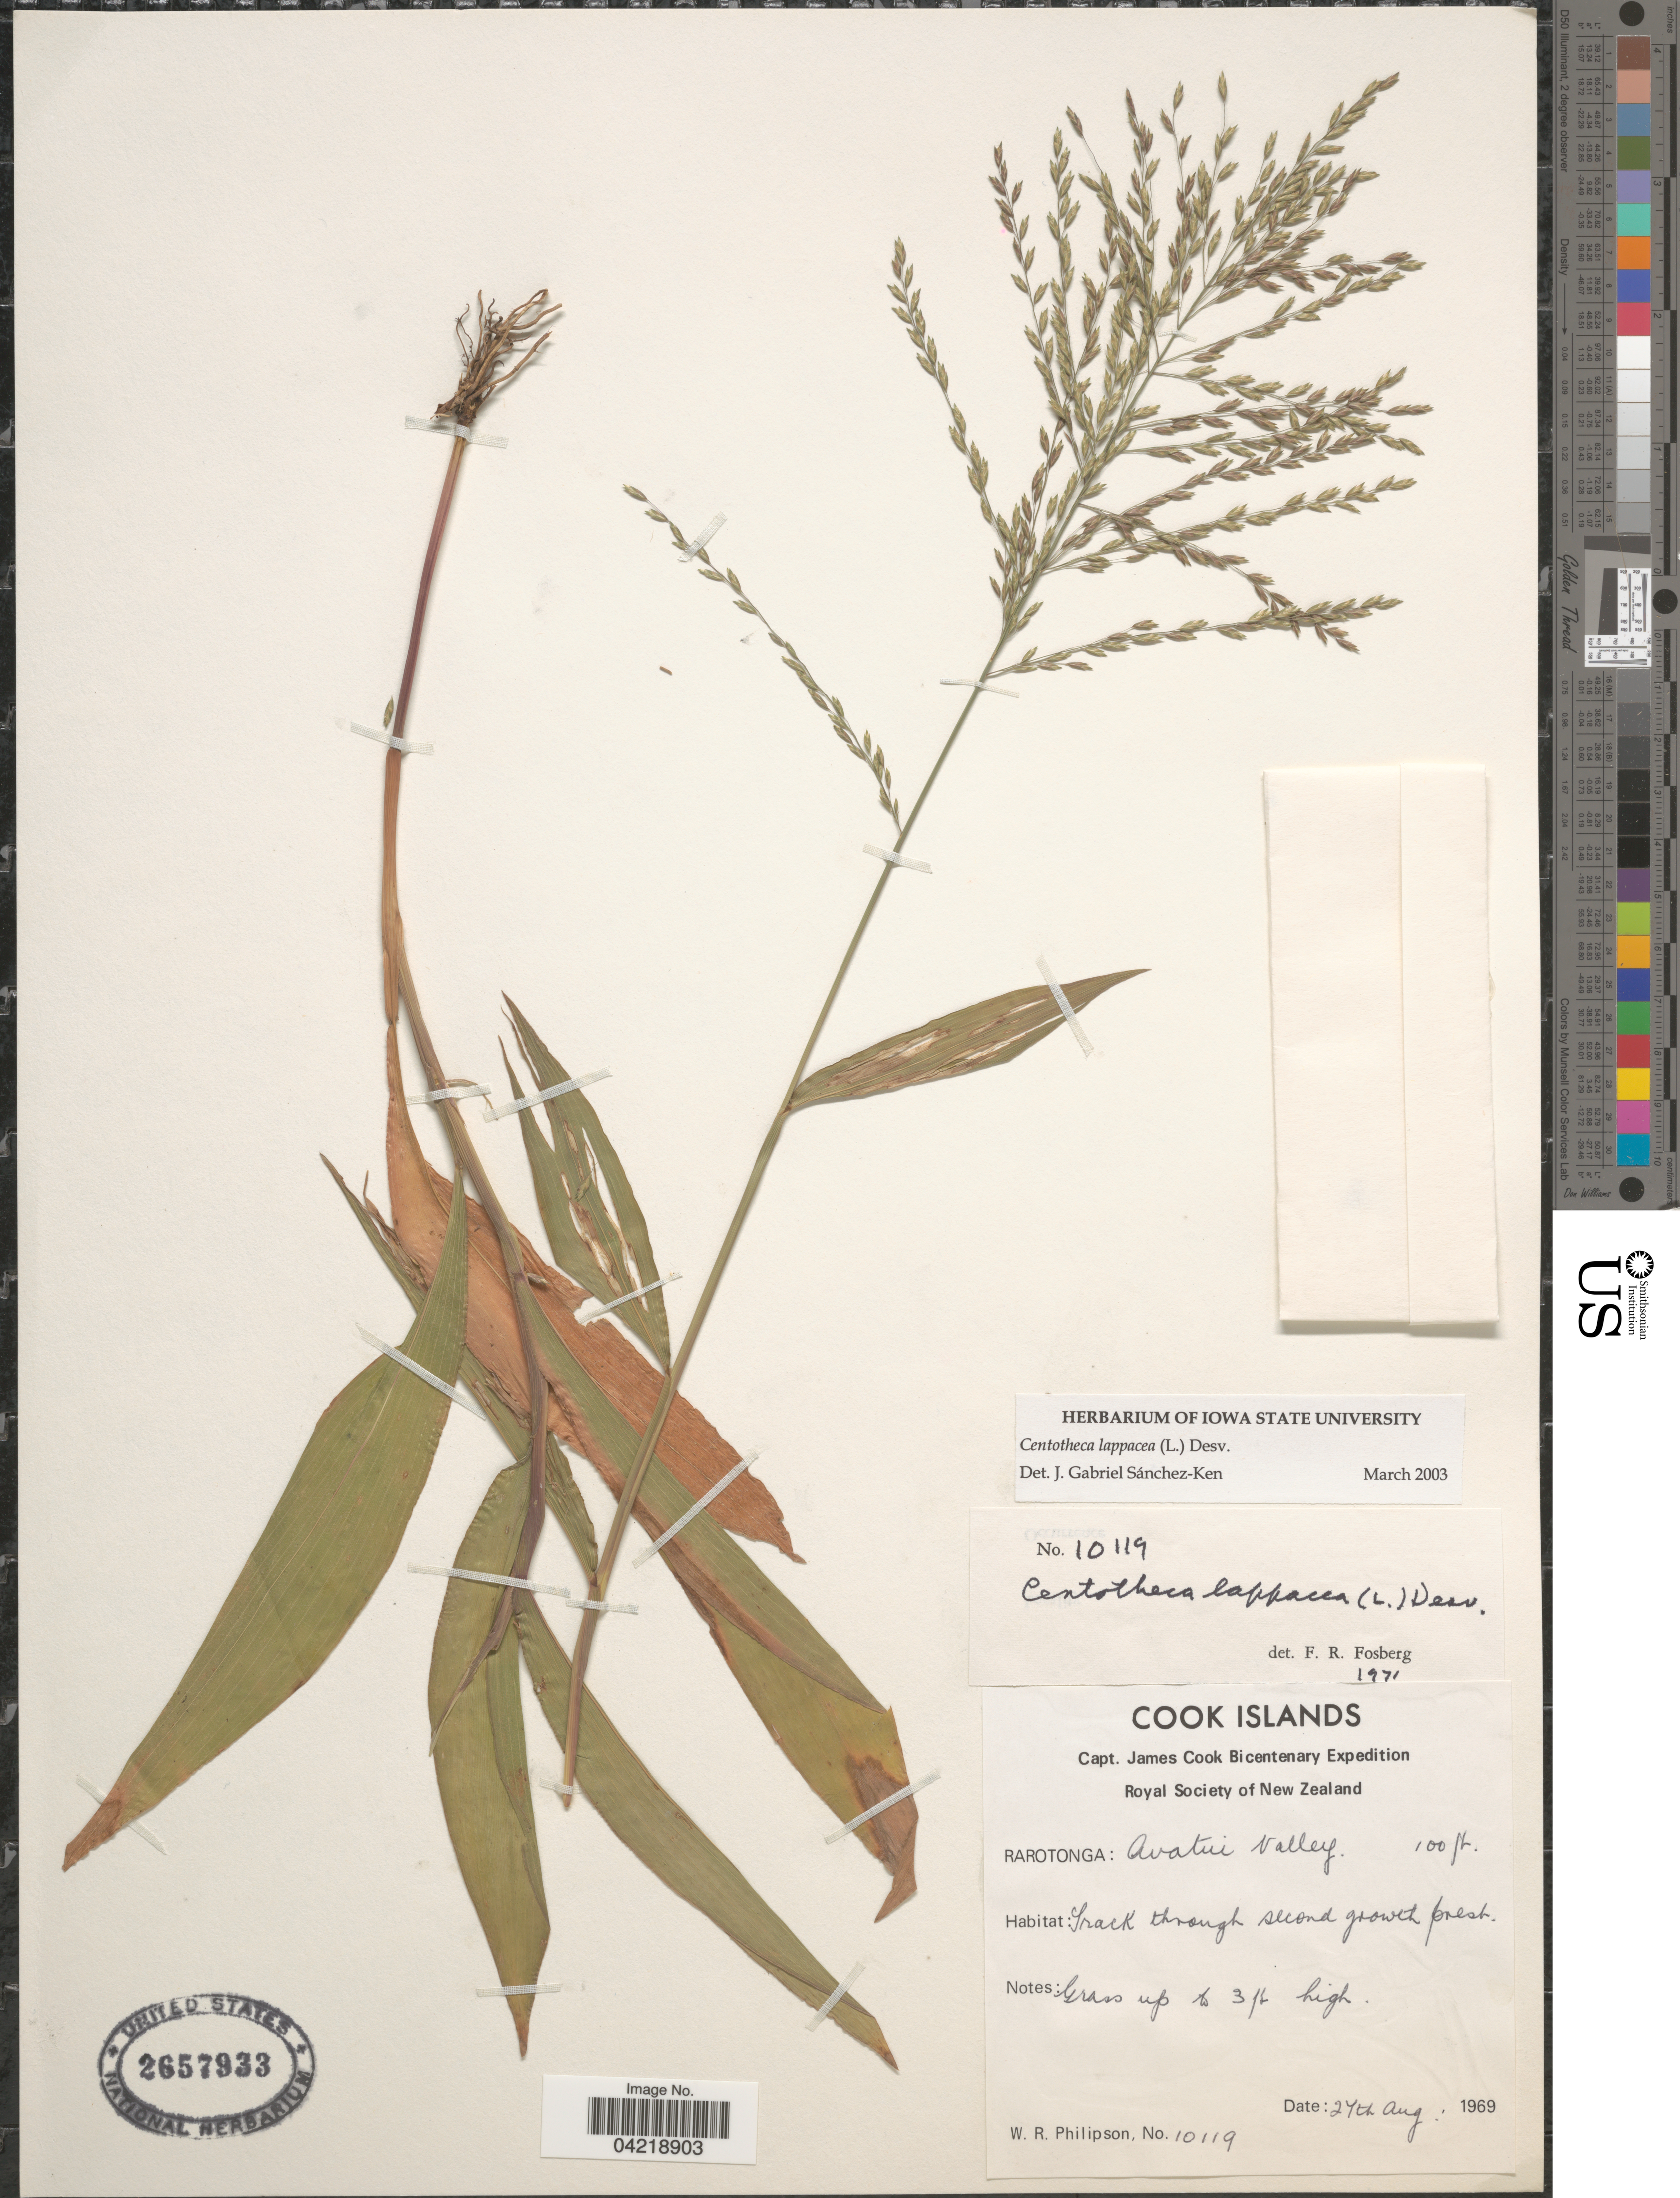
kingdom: Plantae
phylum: Tracheophyta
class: Liliopsida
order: Poales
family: Poaceae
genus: Centotheca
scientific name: Centotheca lappacea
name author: (L.) Desv.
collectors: W. R. Philipson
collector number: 10119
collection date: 1969-08-27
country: Cook Islands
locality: Capt. James Cook Bicentenary Expedition. Rarotonga: Avatui Valley.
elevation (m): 30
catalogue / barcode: US 2657933